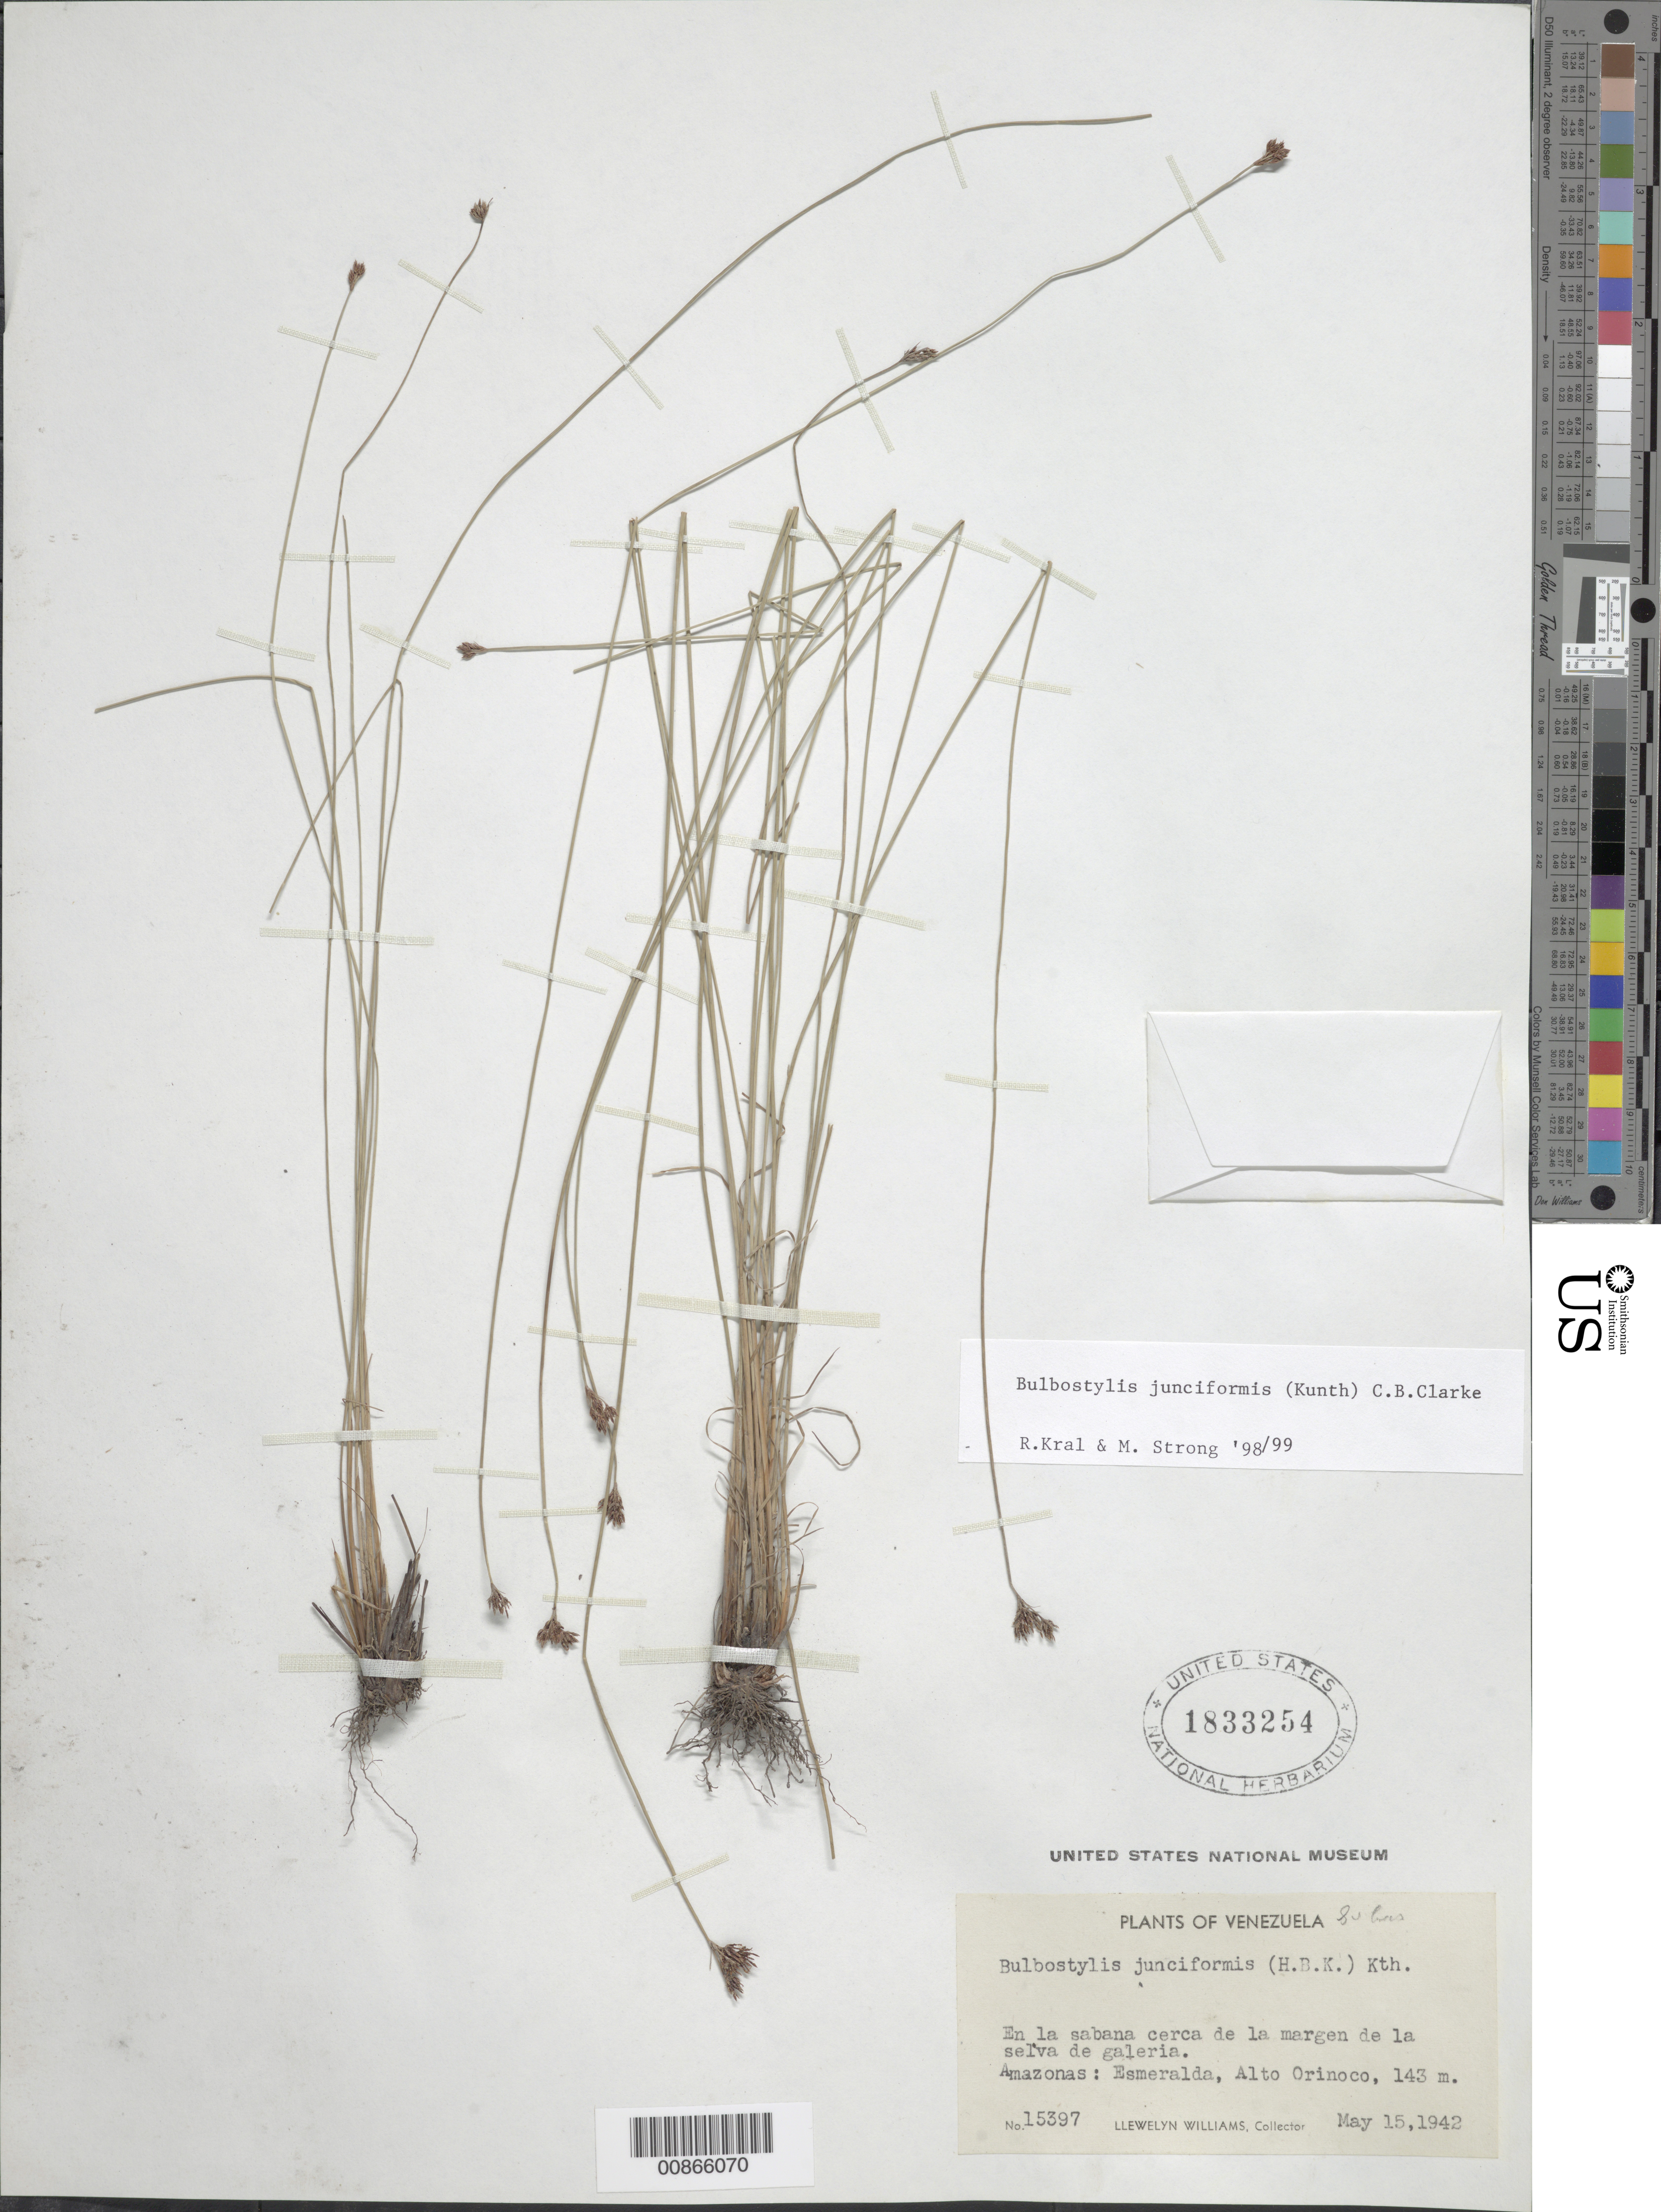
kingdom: Plantae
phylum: Tracheophyta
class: Liliopsida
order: Poales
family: Cyperaceae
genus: Bulbostylis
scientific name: Bulbostylis junciformis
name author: (Kunth) C.B. Clarke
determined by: Kral, R.; Strong, M. T.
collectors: Ll. Williams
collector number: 15397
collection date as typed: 15-May-42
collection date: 1942-05-15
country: Venezuela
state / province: Amazonas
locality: Esmeralda, Alto Orinoco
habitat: Sabana cerca de la margen de la selva de galeria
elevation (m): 143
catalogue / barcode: US 1833254